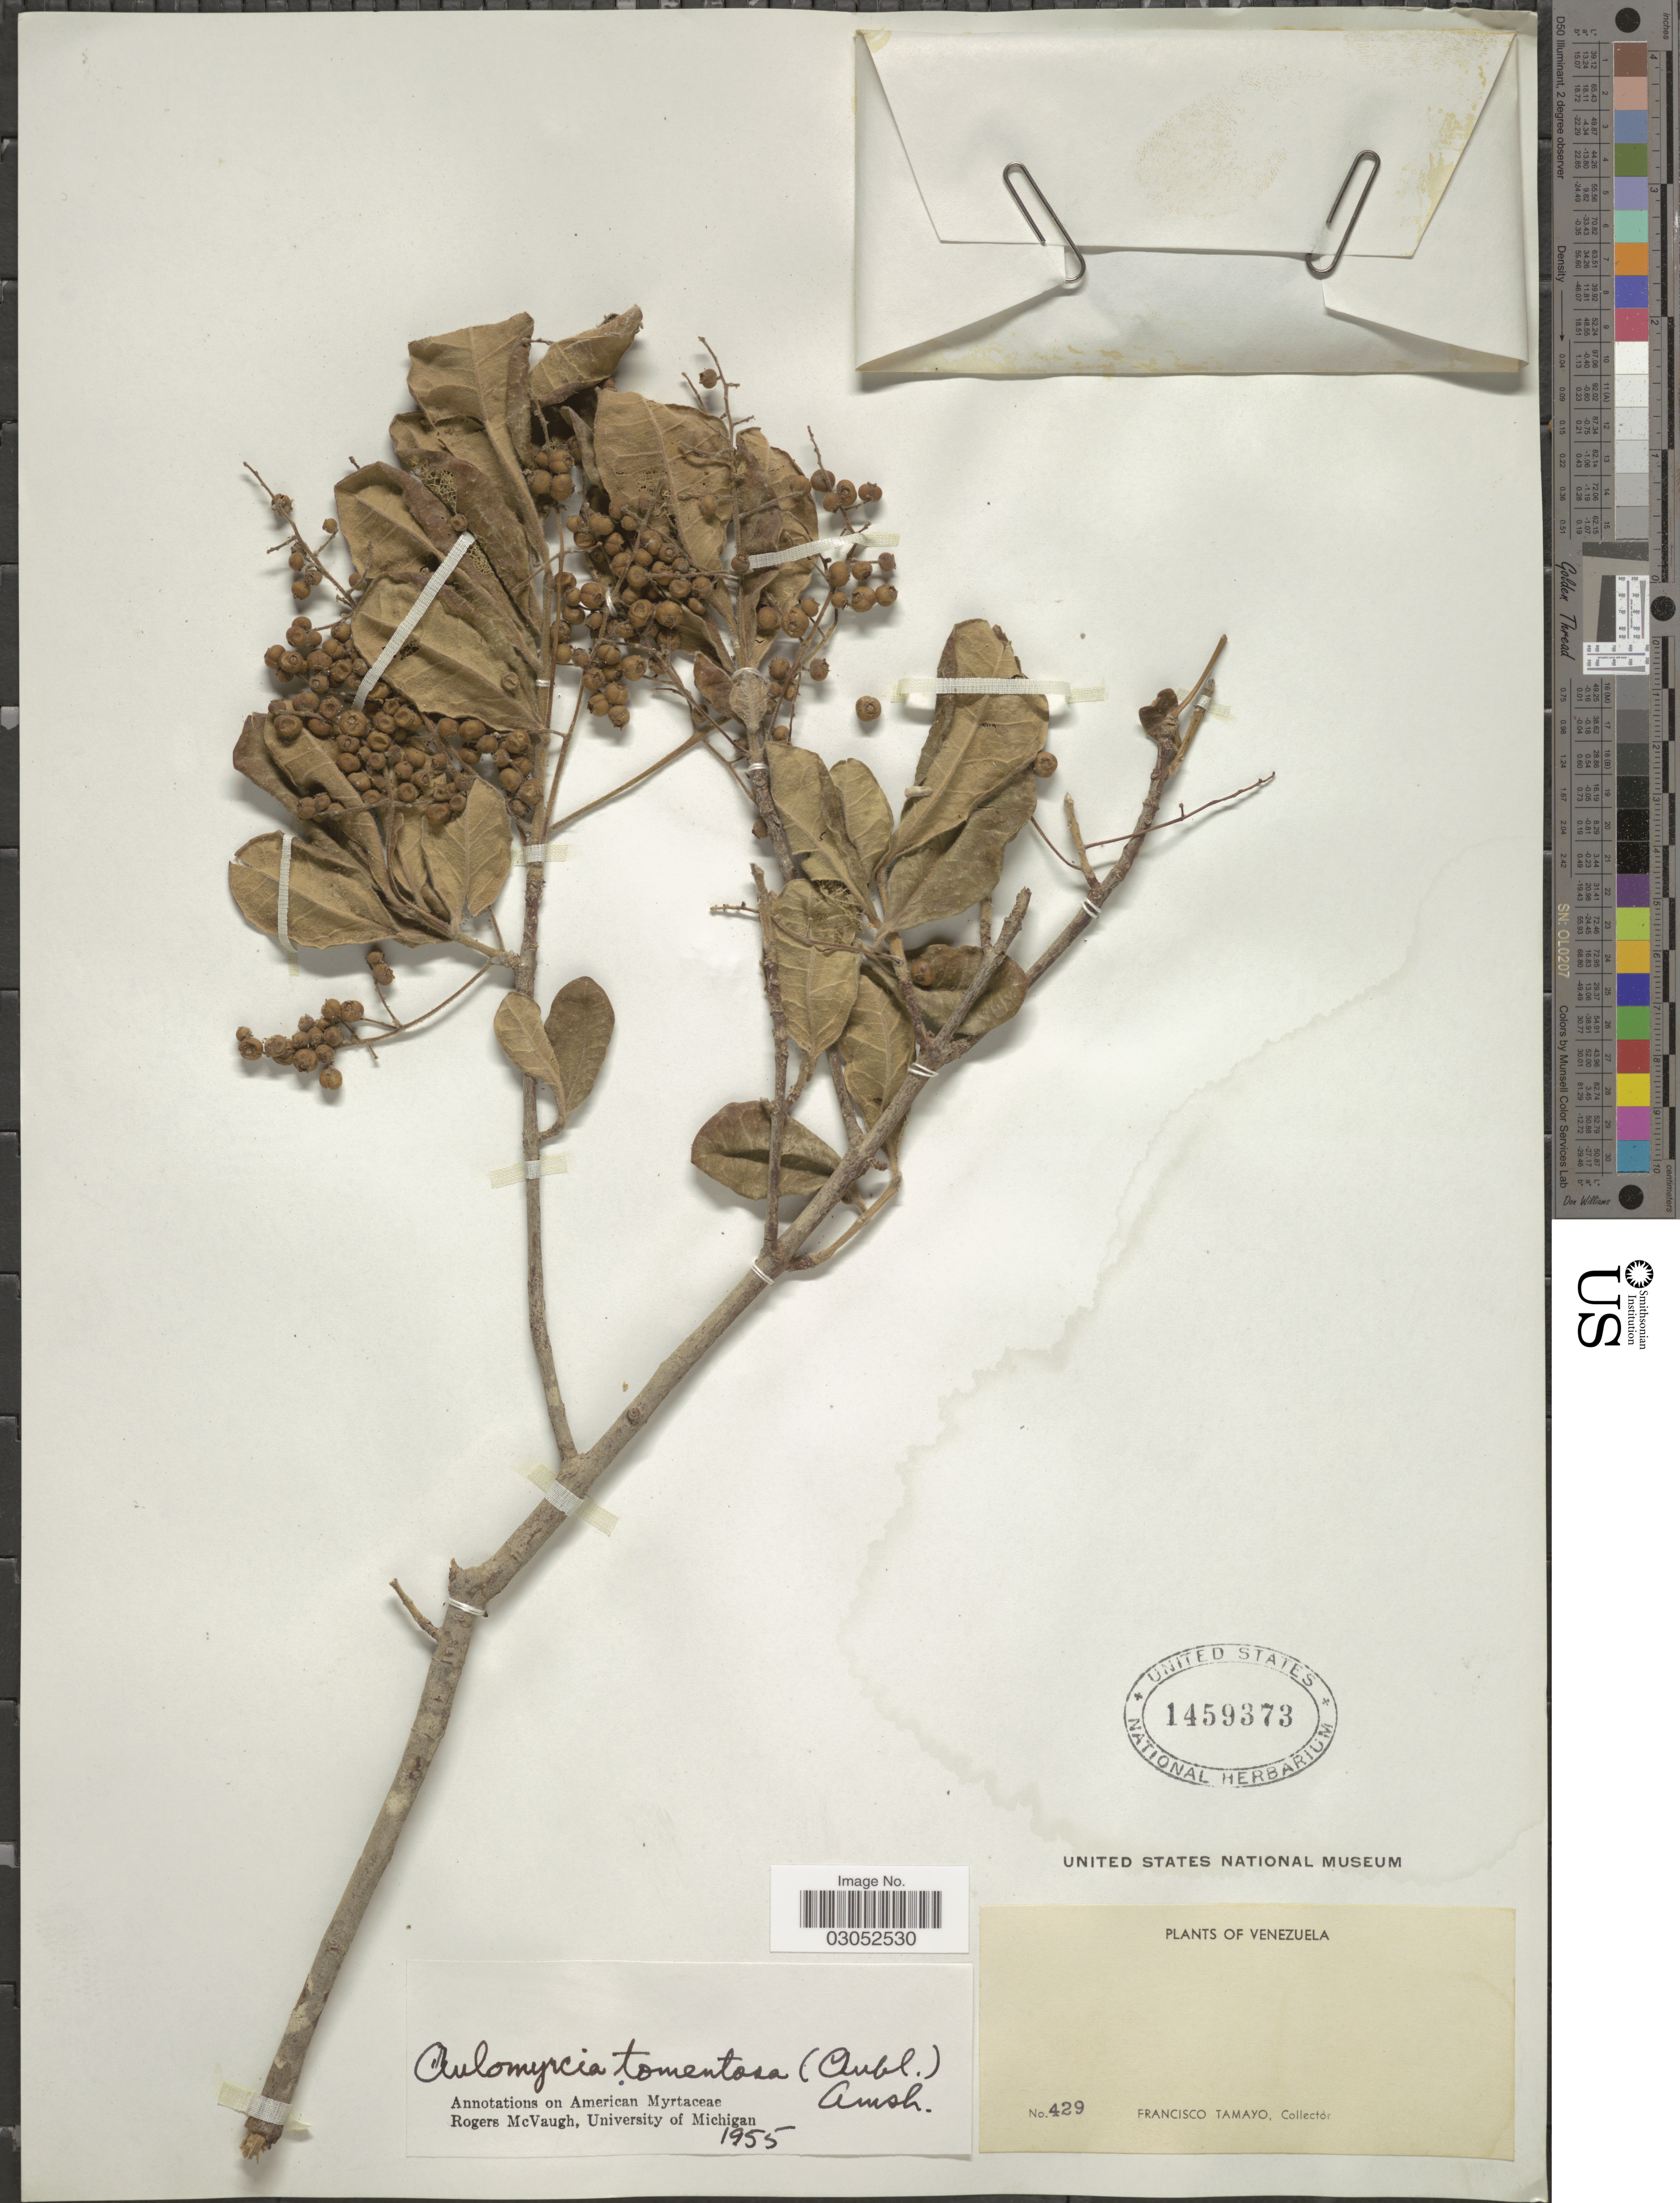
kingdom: Plantae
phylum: Tracheophyta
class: Magnoliopsida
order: Myrtales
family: Myrtaceae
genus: Myrcia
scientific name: Myrcia tomentosa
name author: (Aubl.) DC.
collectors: F. Tamayo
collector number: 429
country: Venezuela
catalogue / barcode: US 1459373